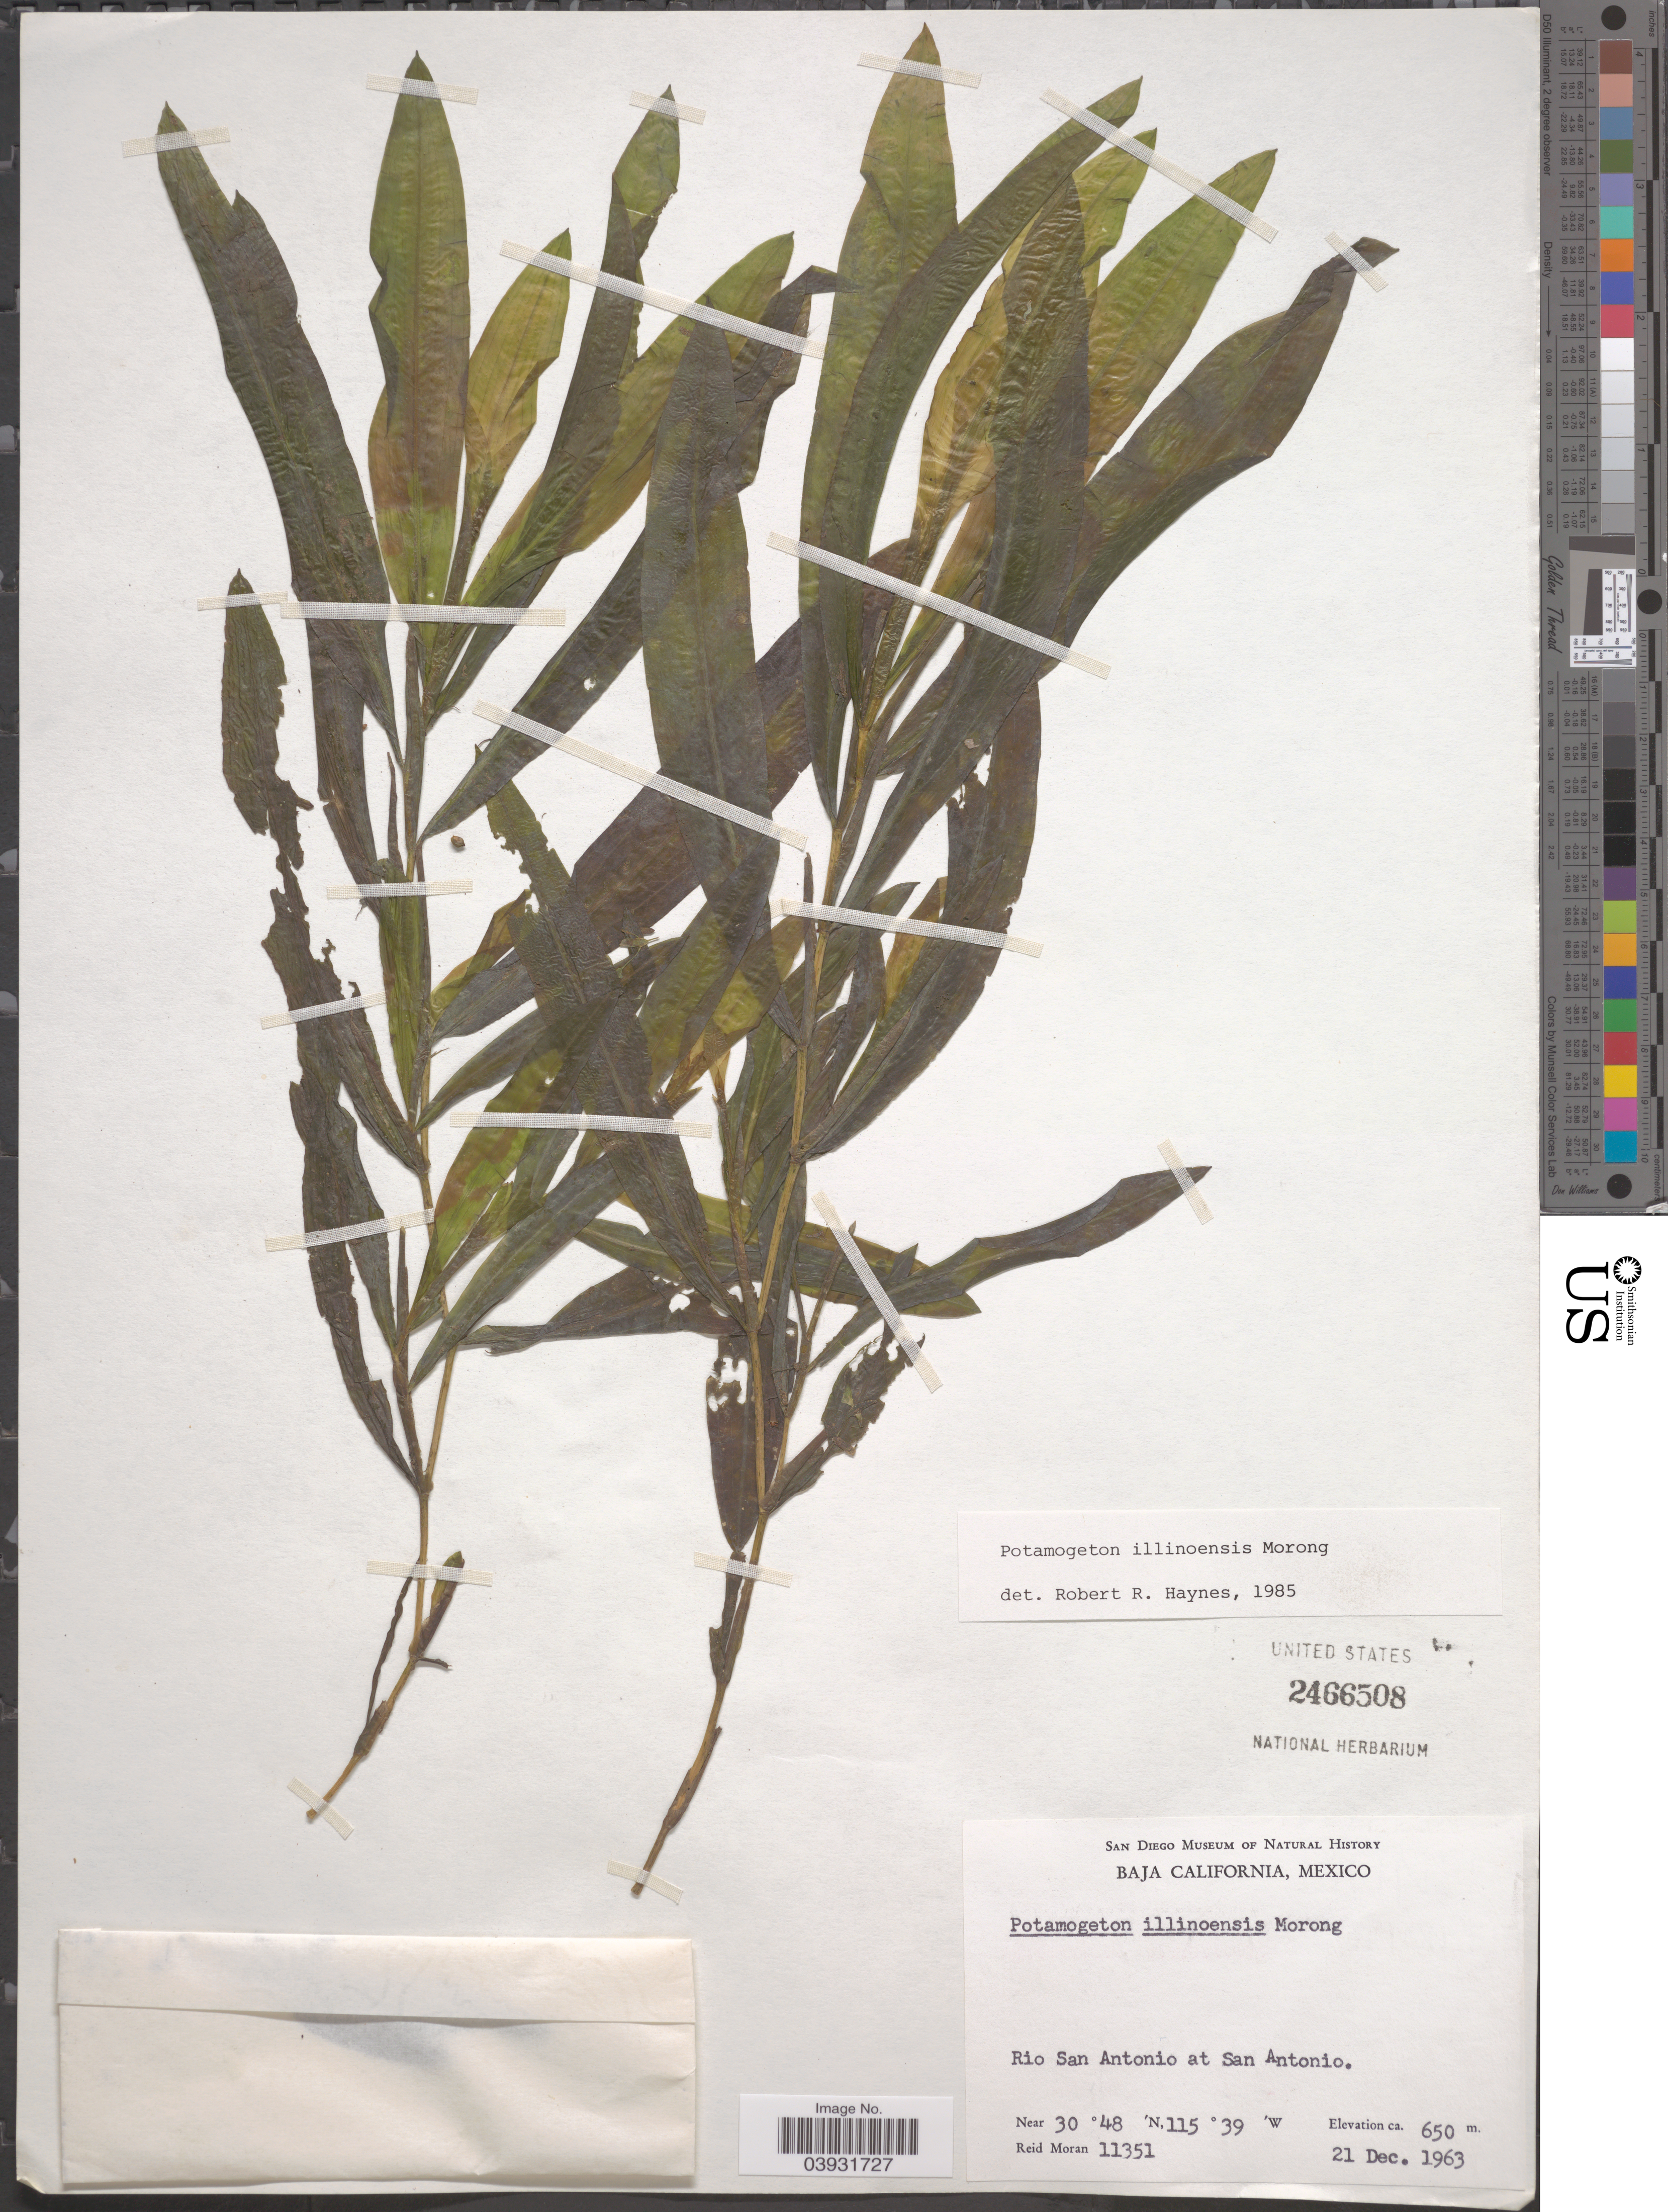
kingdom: Plantae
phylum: Tracheophyta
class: Liliopsida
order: Alismatales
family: Potamogetonaceae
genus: Potamogeton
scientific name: Potamogeton illinoensis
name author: Morong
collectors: R. V. Moran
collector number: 11351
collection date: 1963-12-21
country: Mexico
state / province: Baja California Norte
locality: Rio San Antonio at San Antonio.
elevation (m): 650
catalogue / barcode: US 2466508